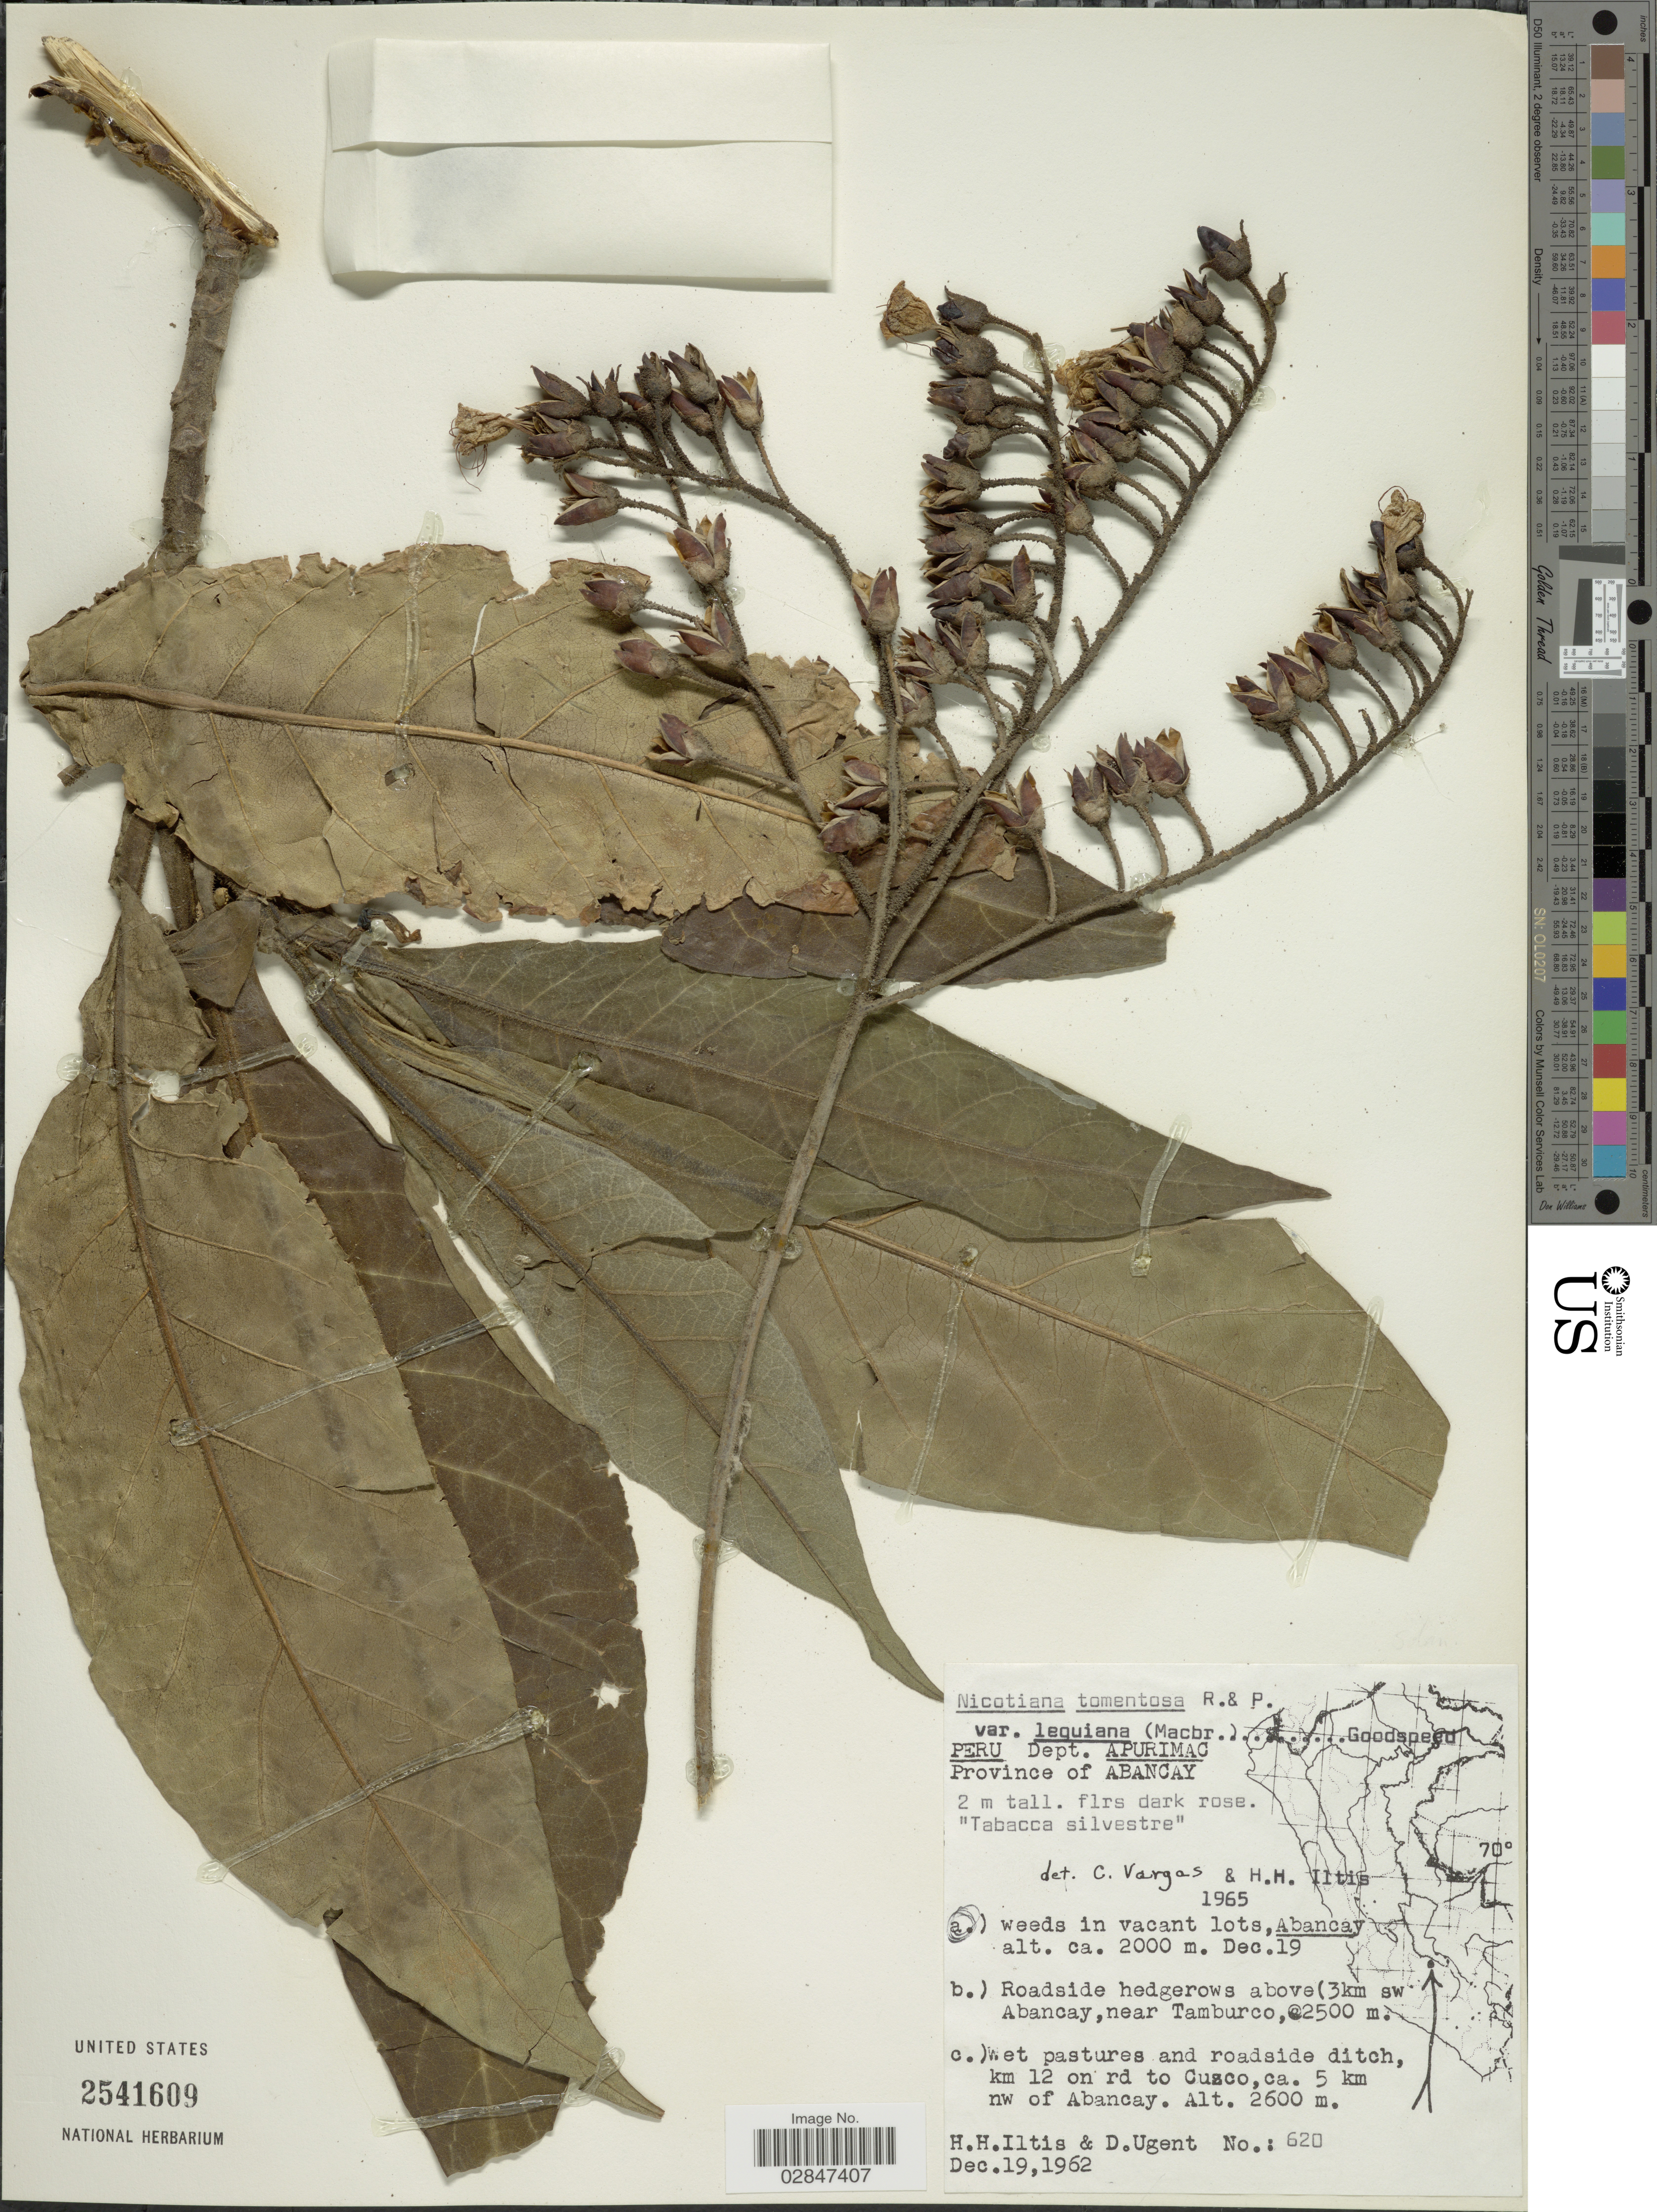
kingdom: Plantae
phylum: Tracheophyta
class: Magnoliopsida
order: Solanales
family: Solanaceae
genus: Nicotiana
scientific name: Nicotiana tomentosa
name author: Ruiz & Pav.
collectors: H. H. Iltis & D. Ugent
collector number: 620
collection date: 1962-12-19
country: Peru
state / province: Apurímac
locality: Dept. Apurimac, Province of Abancay. Abancay.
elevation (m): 2000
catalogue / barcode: US 2541609